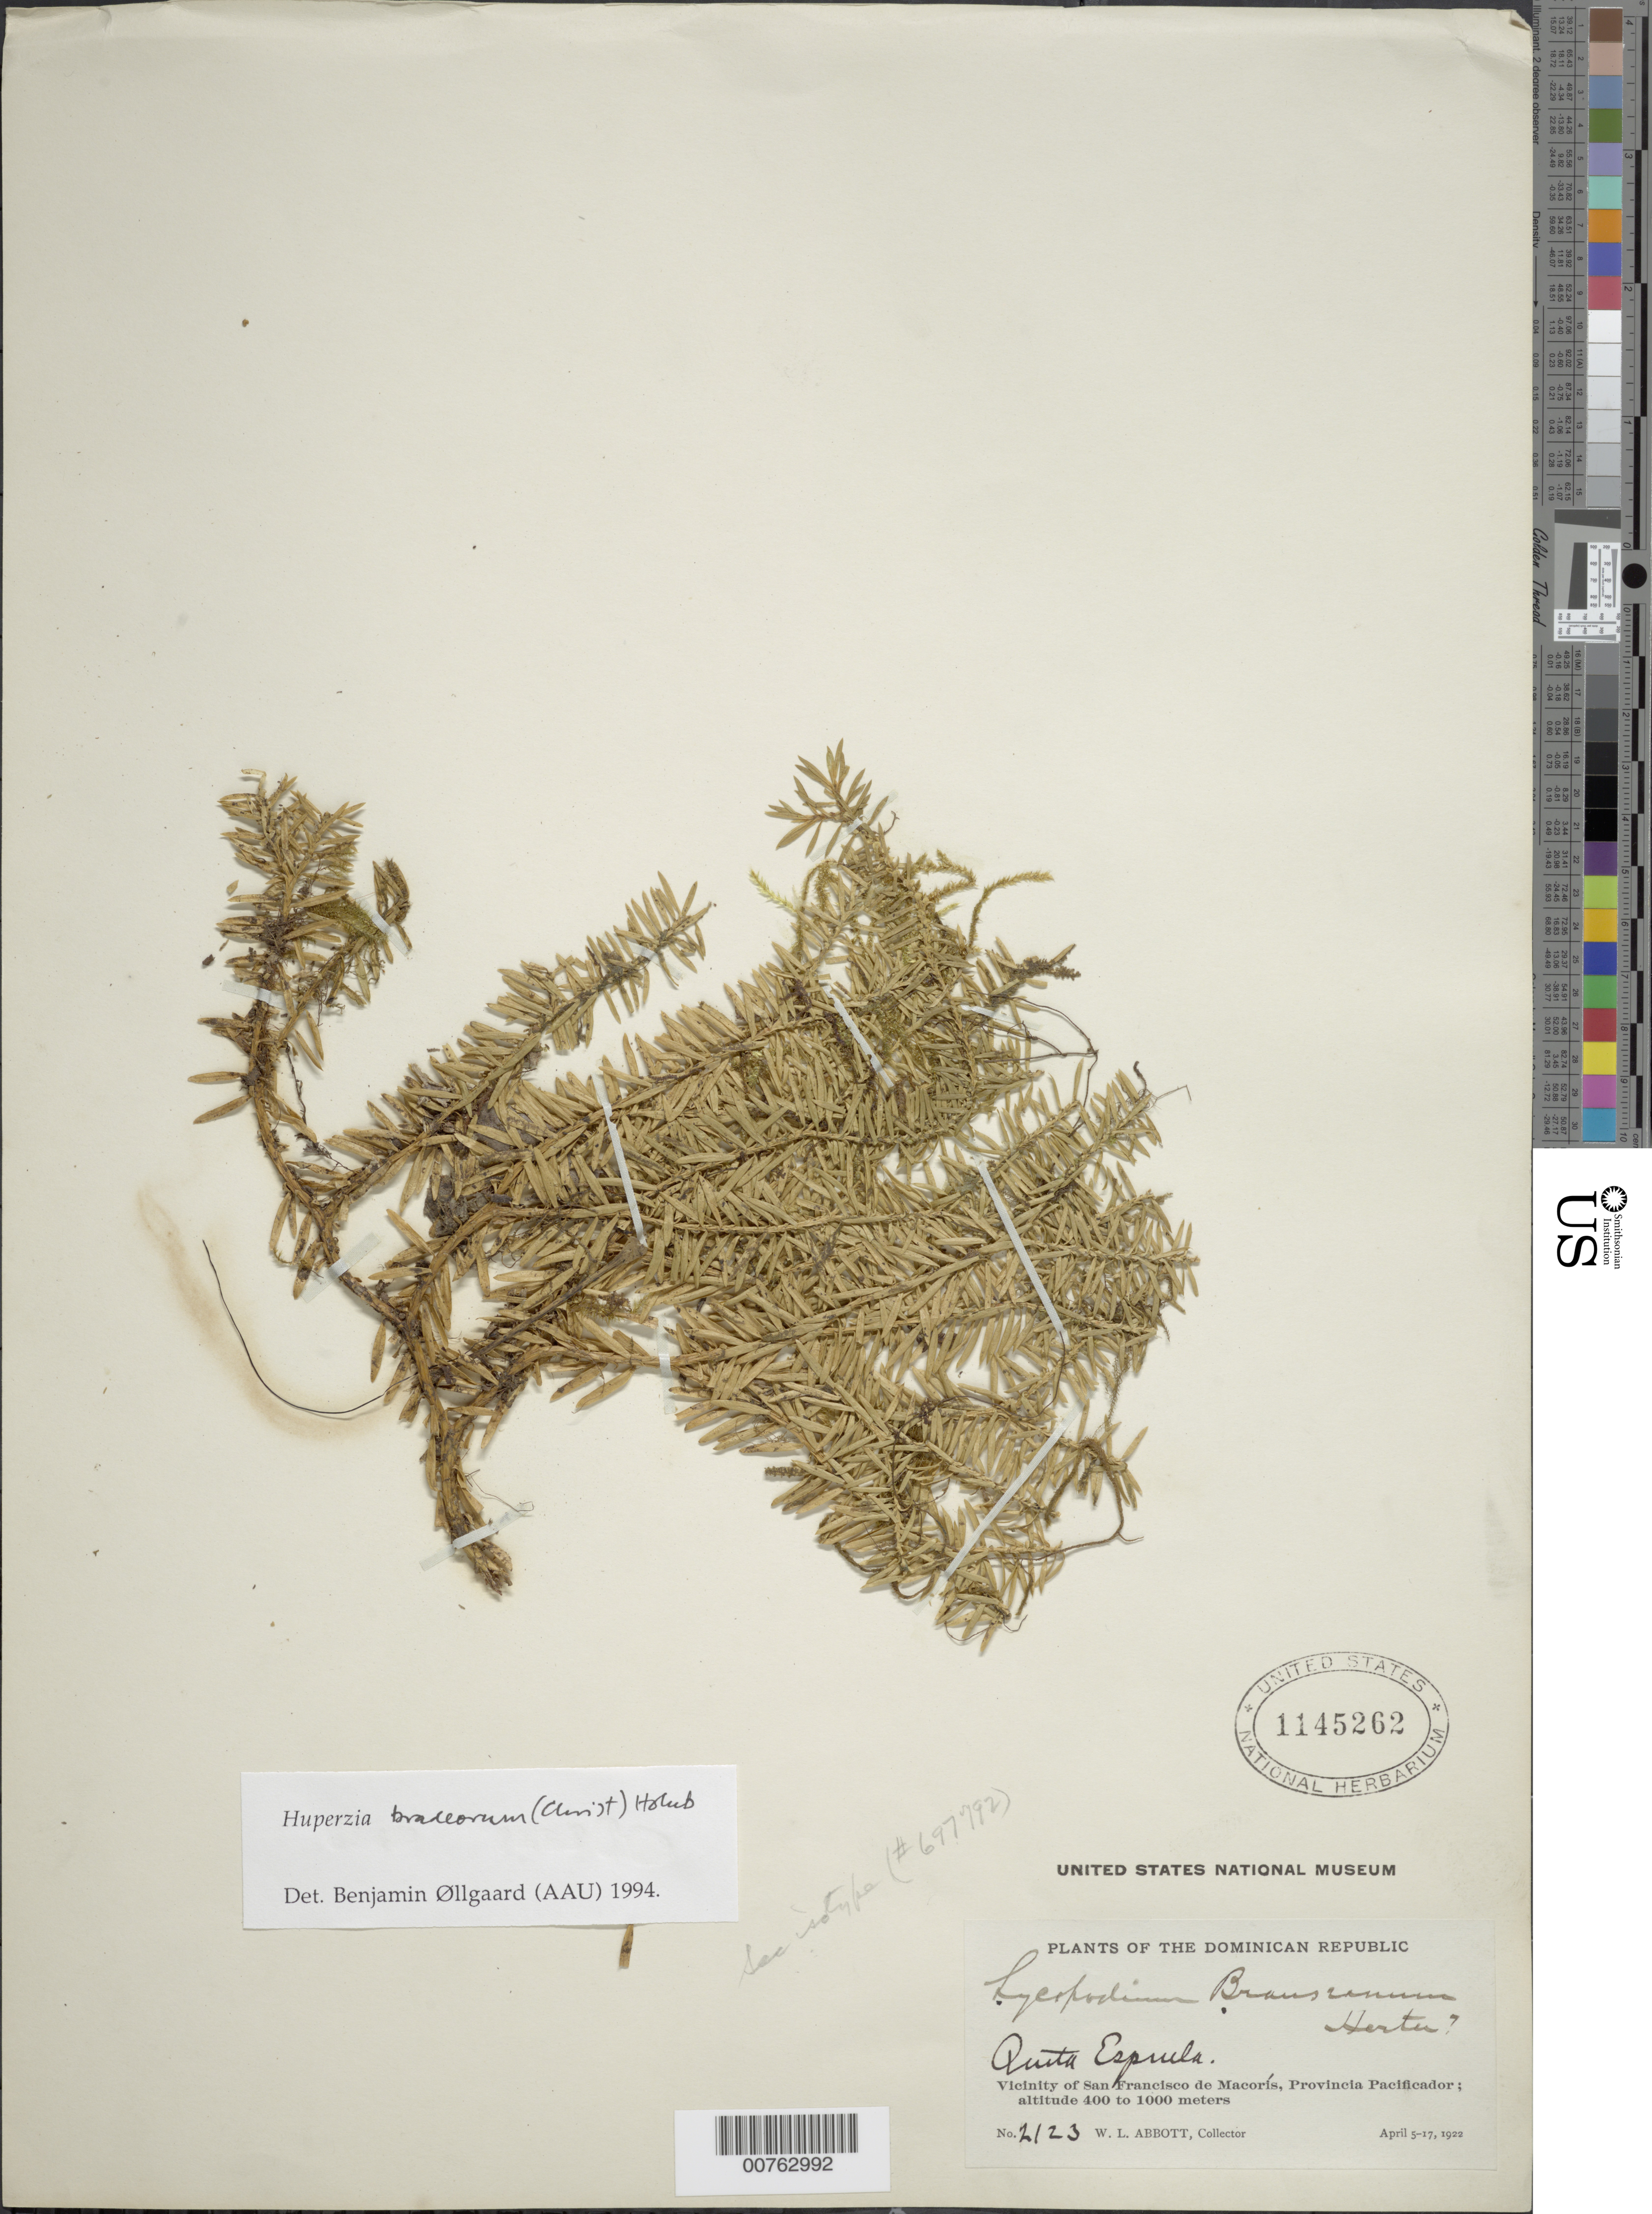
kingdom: Plantae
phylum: Tracheophyta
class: Lycopodiopsida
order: Lycopodiales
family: Lycopodiaceae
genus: Phlegmariurus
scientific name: Phlegmariurus bradeorum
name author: (Christ) B. Øllg.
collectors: W. L. Abbott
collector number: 2123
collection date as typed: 05 Apr 1922 to 17 Apr 1922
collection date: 1922-04-05/1922-04-17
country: Dominican Republic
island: Hispaniola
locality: Vicinity of San Franciso de Macorís. Provincia Pacificador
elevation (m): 400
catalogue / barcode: US 1145262